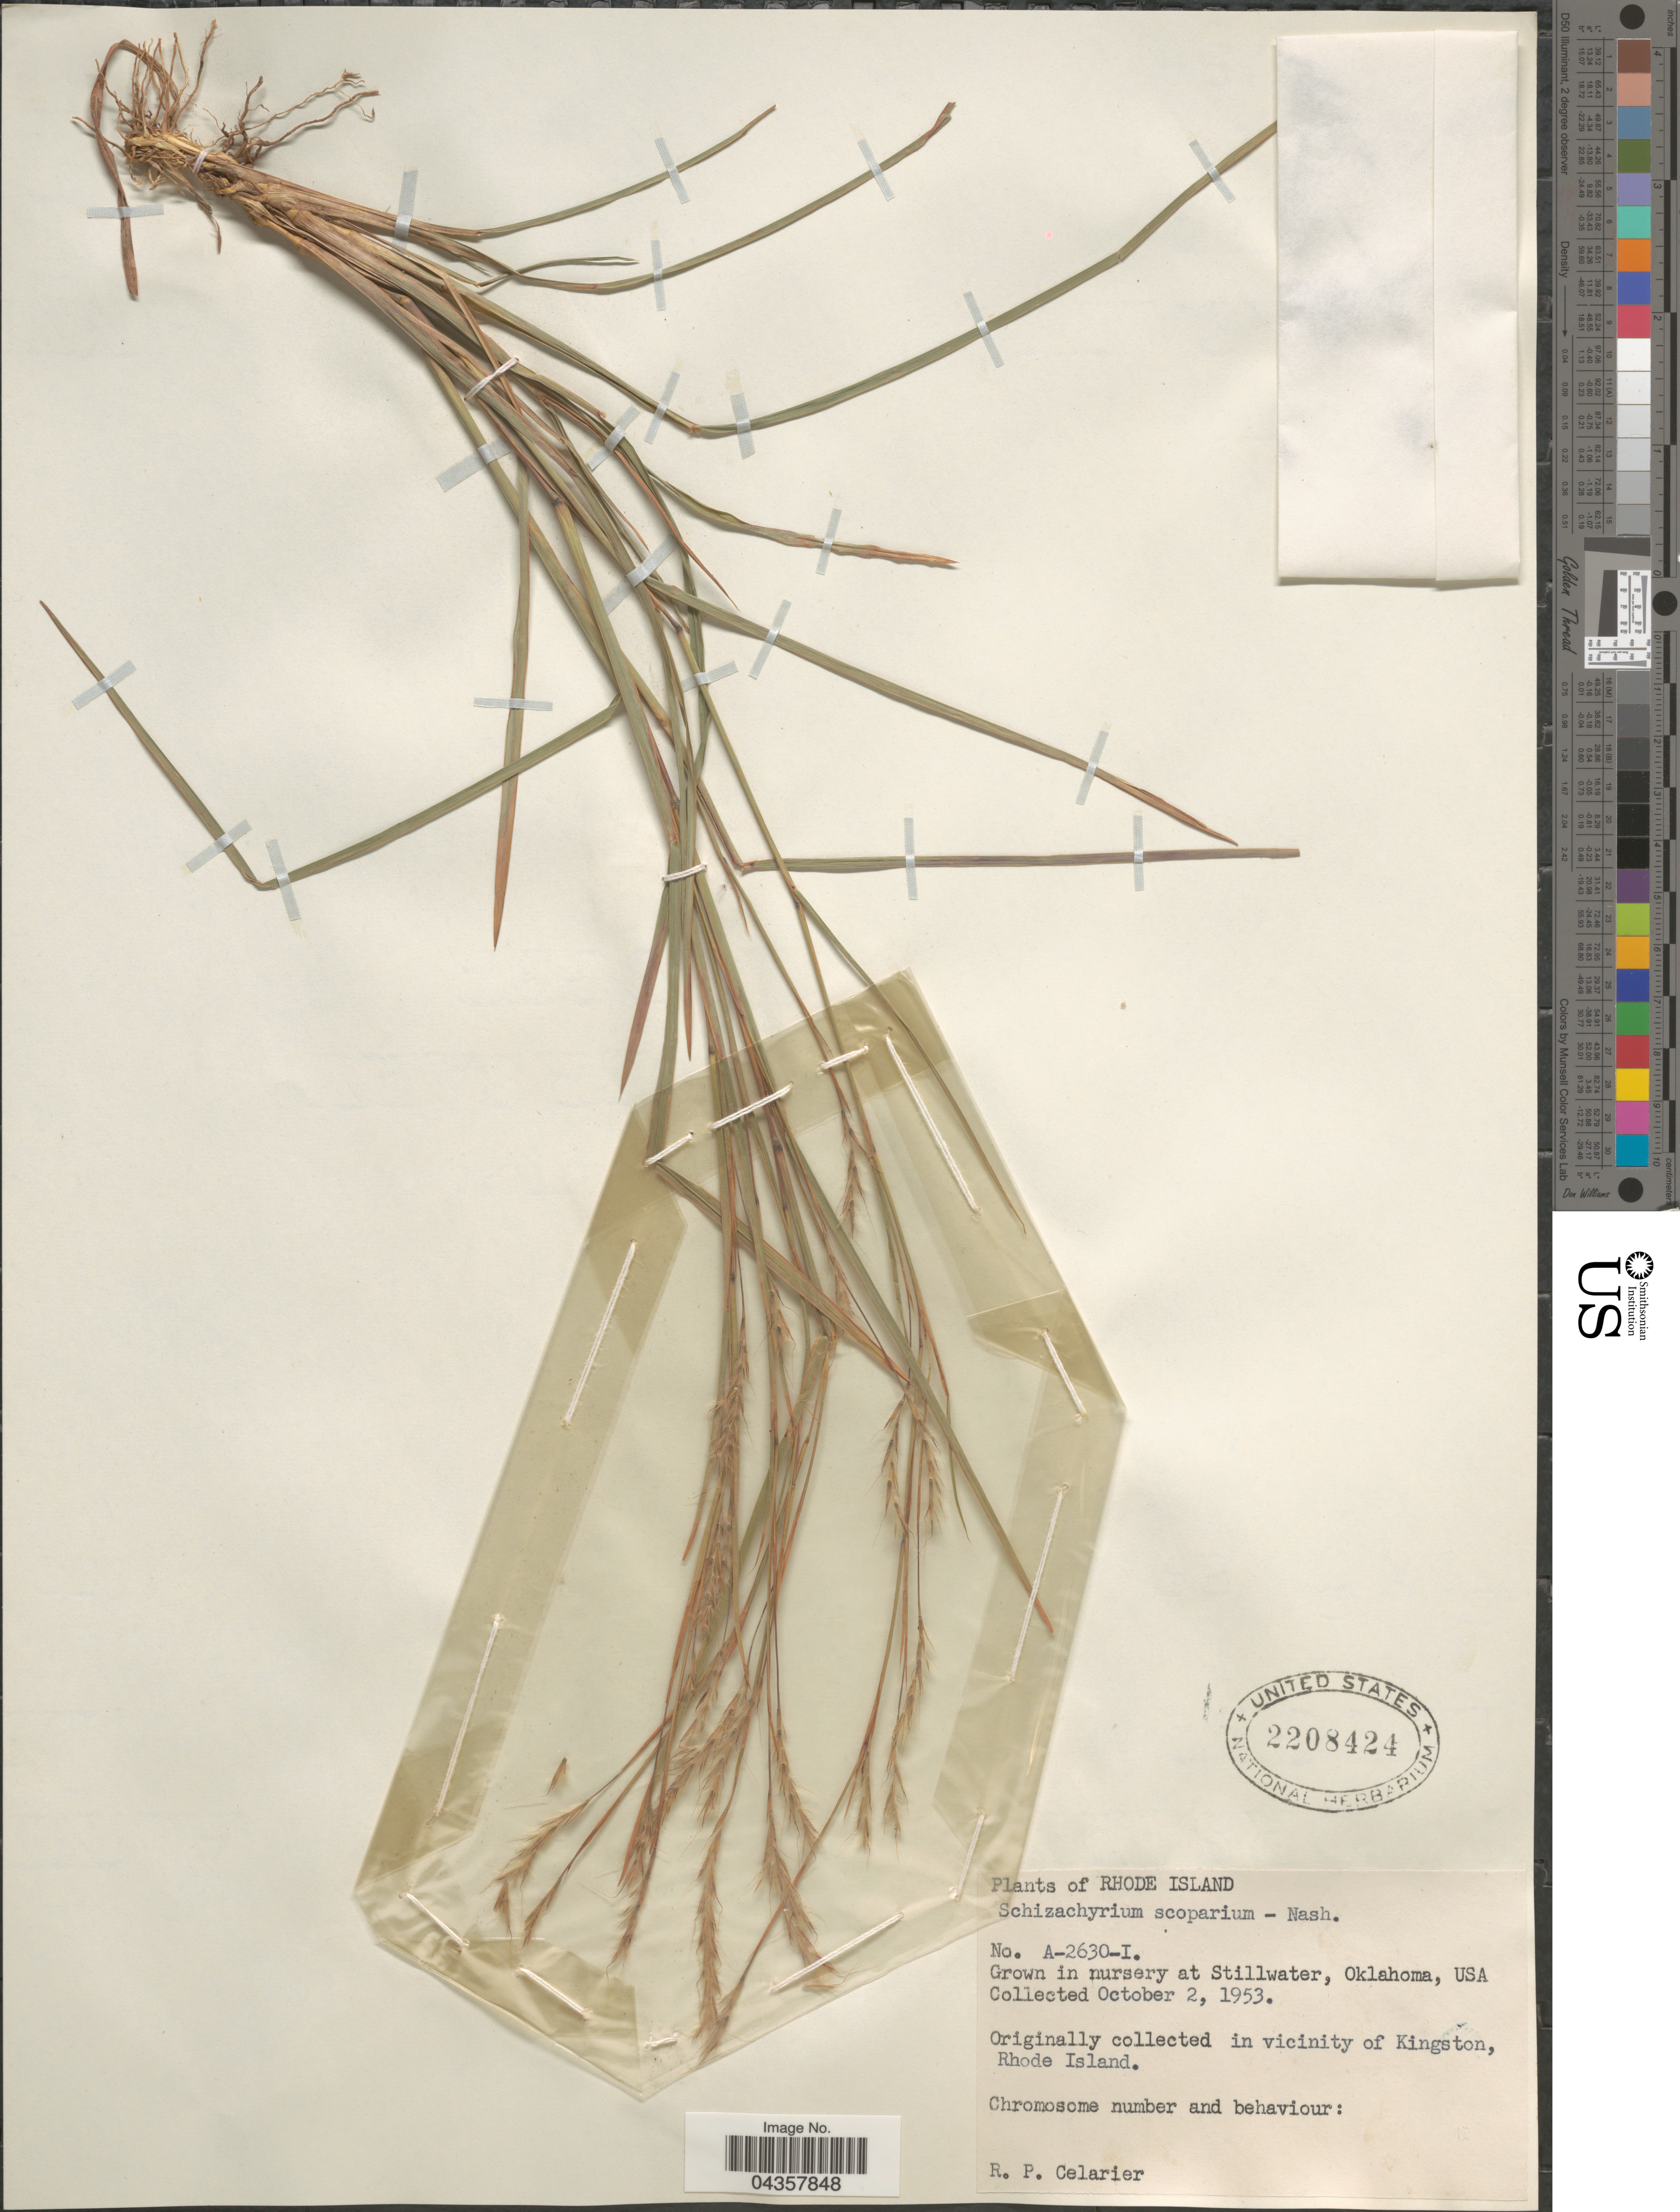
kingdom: Plantae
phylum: Tracheophyta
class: Liliopsida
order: Poales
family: Poaceae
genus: Schizachyrium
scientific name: Schizachyrium scoparium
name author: (Michx.) Nash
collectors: R. Celarier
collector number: A-2630-I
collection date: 1953-10-02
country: United States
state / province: Oklahoma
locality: Grown in nursery at Stillwater.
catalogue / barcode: US 2208424